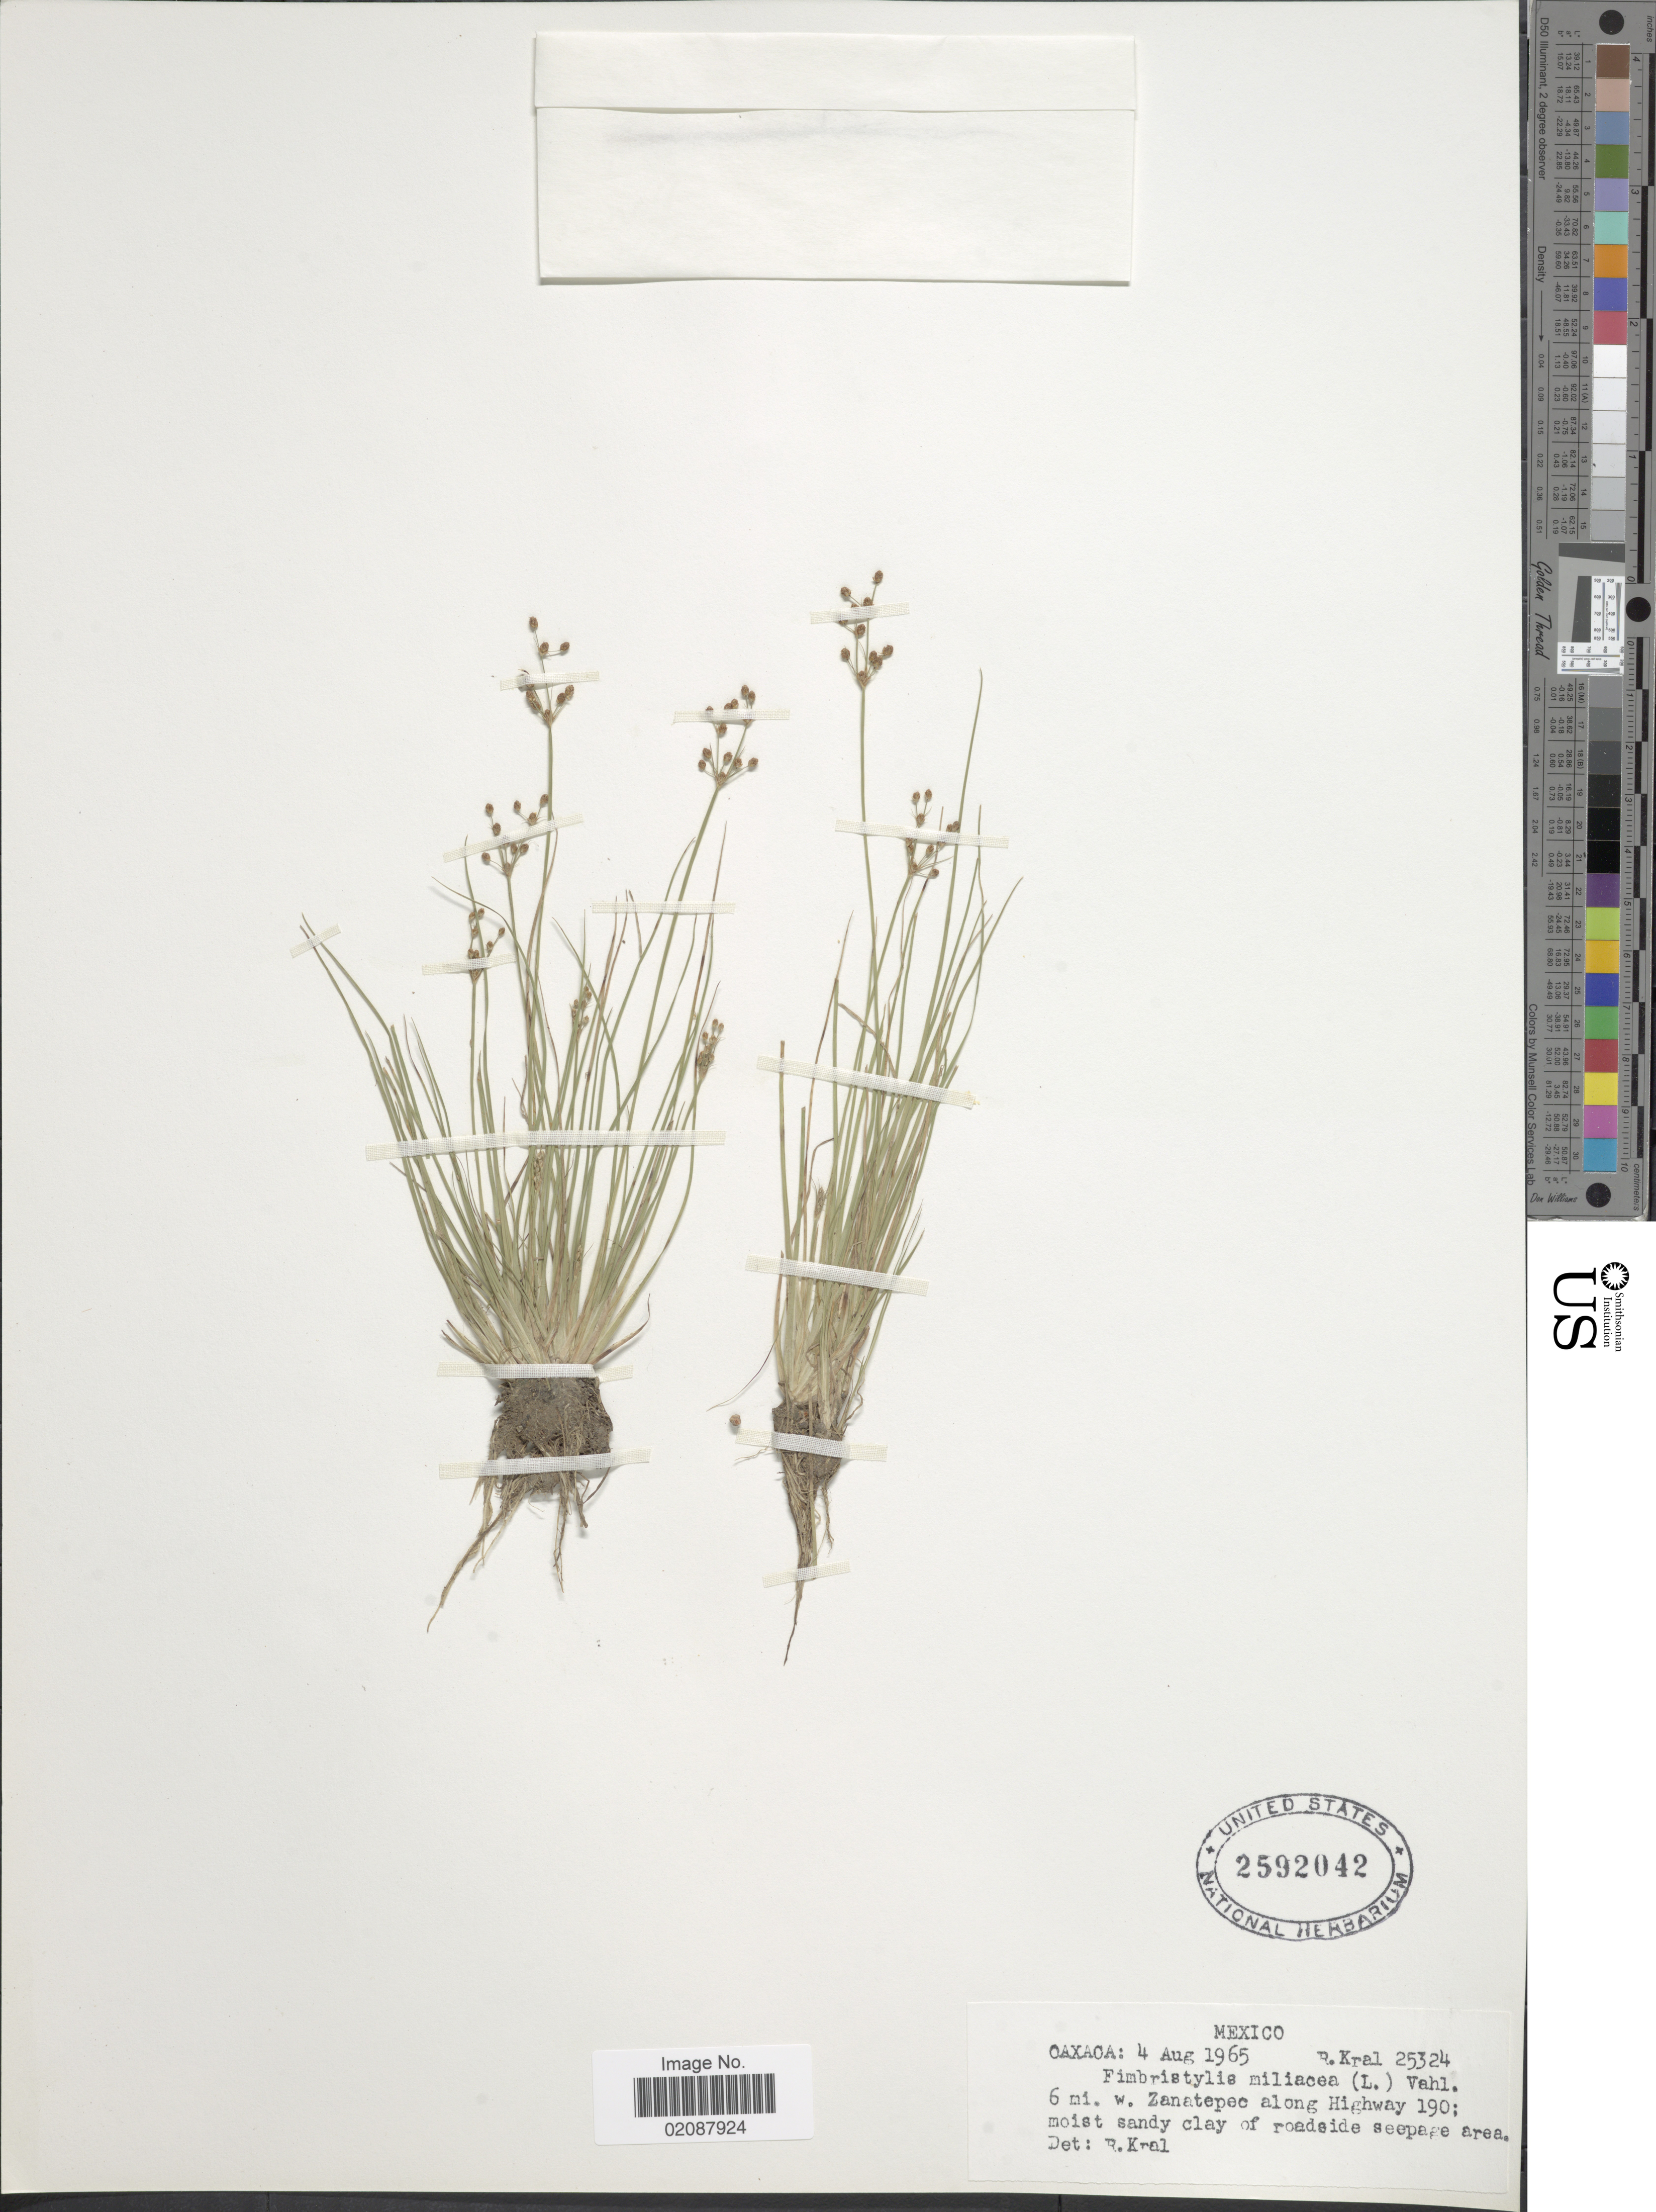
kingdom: Plantae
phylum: Tracheophyta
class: Liliopsida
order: Poales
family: Cyperaceae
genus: Fimbristylis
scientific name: Fimbristylis littoralis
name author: Gaudich.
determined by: Strong, M. T., (US), Smithsonian Institution - National Museum of Natural History (UNITED STATES)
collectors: R. Kral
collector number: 25324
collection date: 1965-08-04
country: Mexico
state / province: Oaxaca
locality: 6 mi. w. Zanatepec along Highway 190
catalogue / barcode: US 2592042